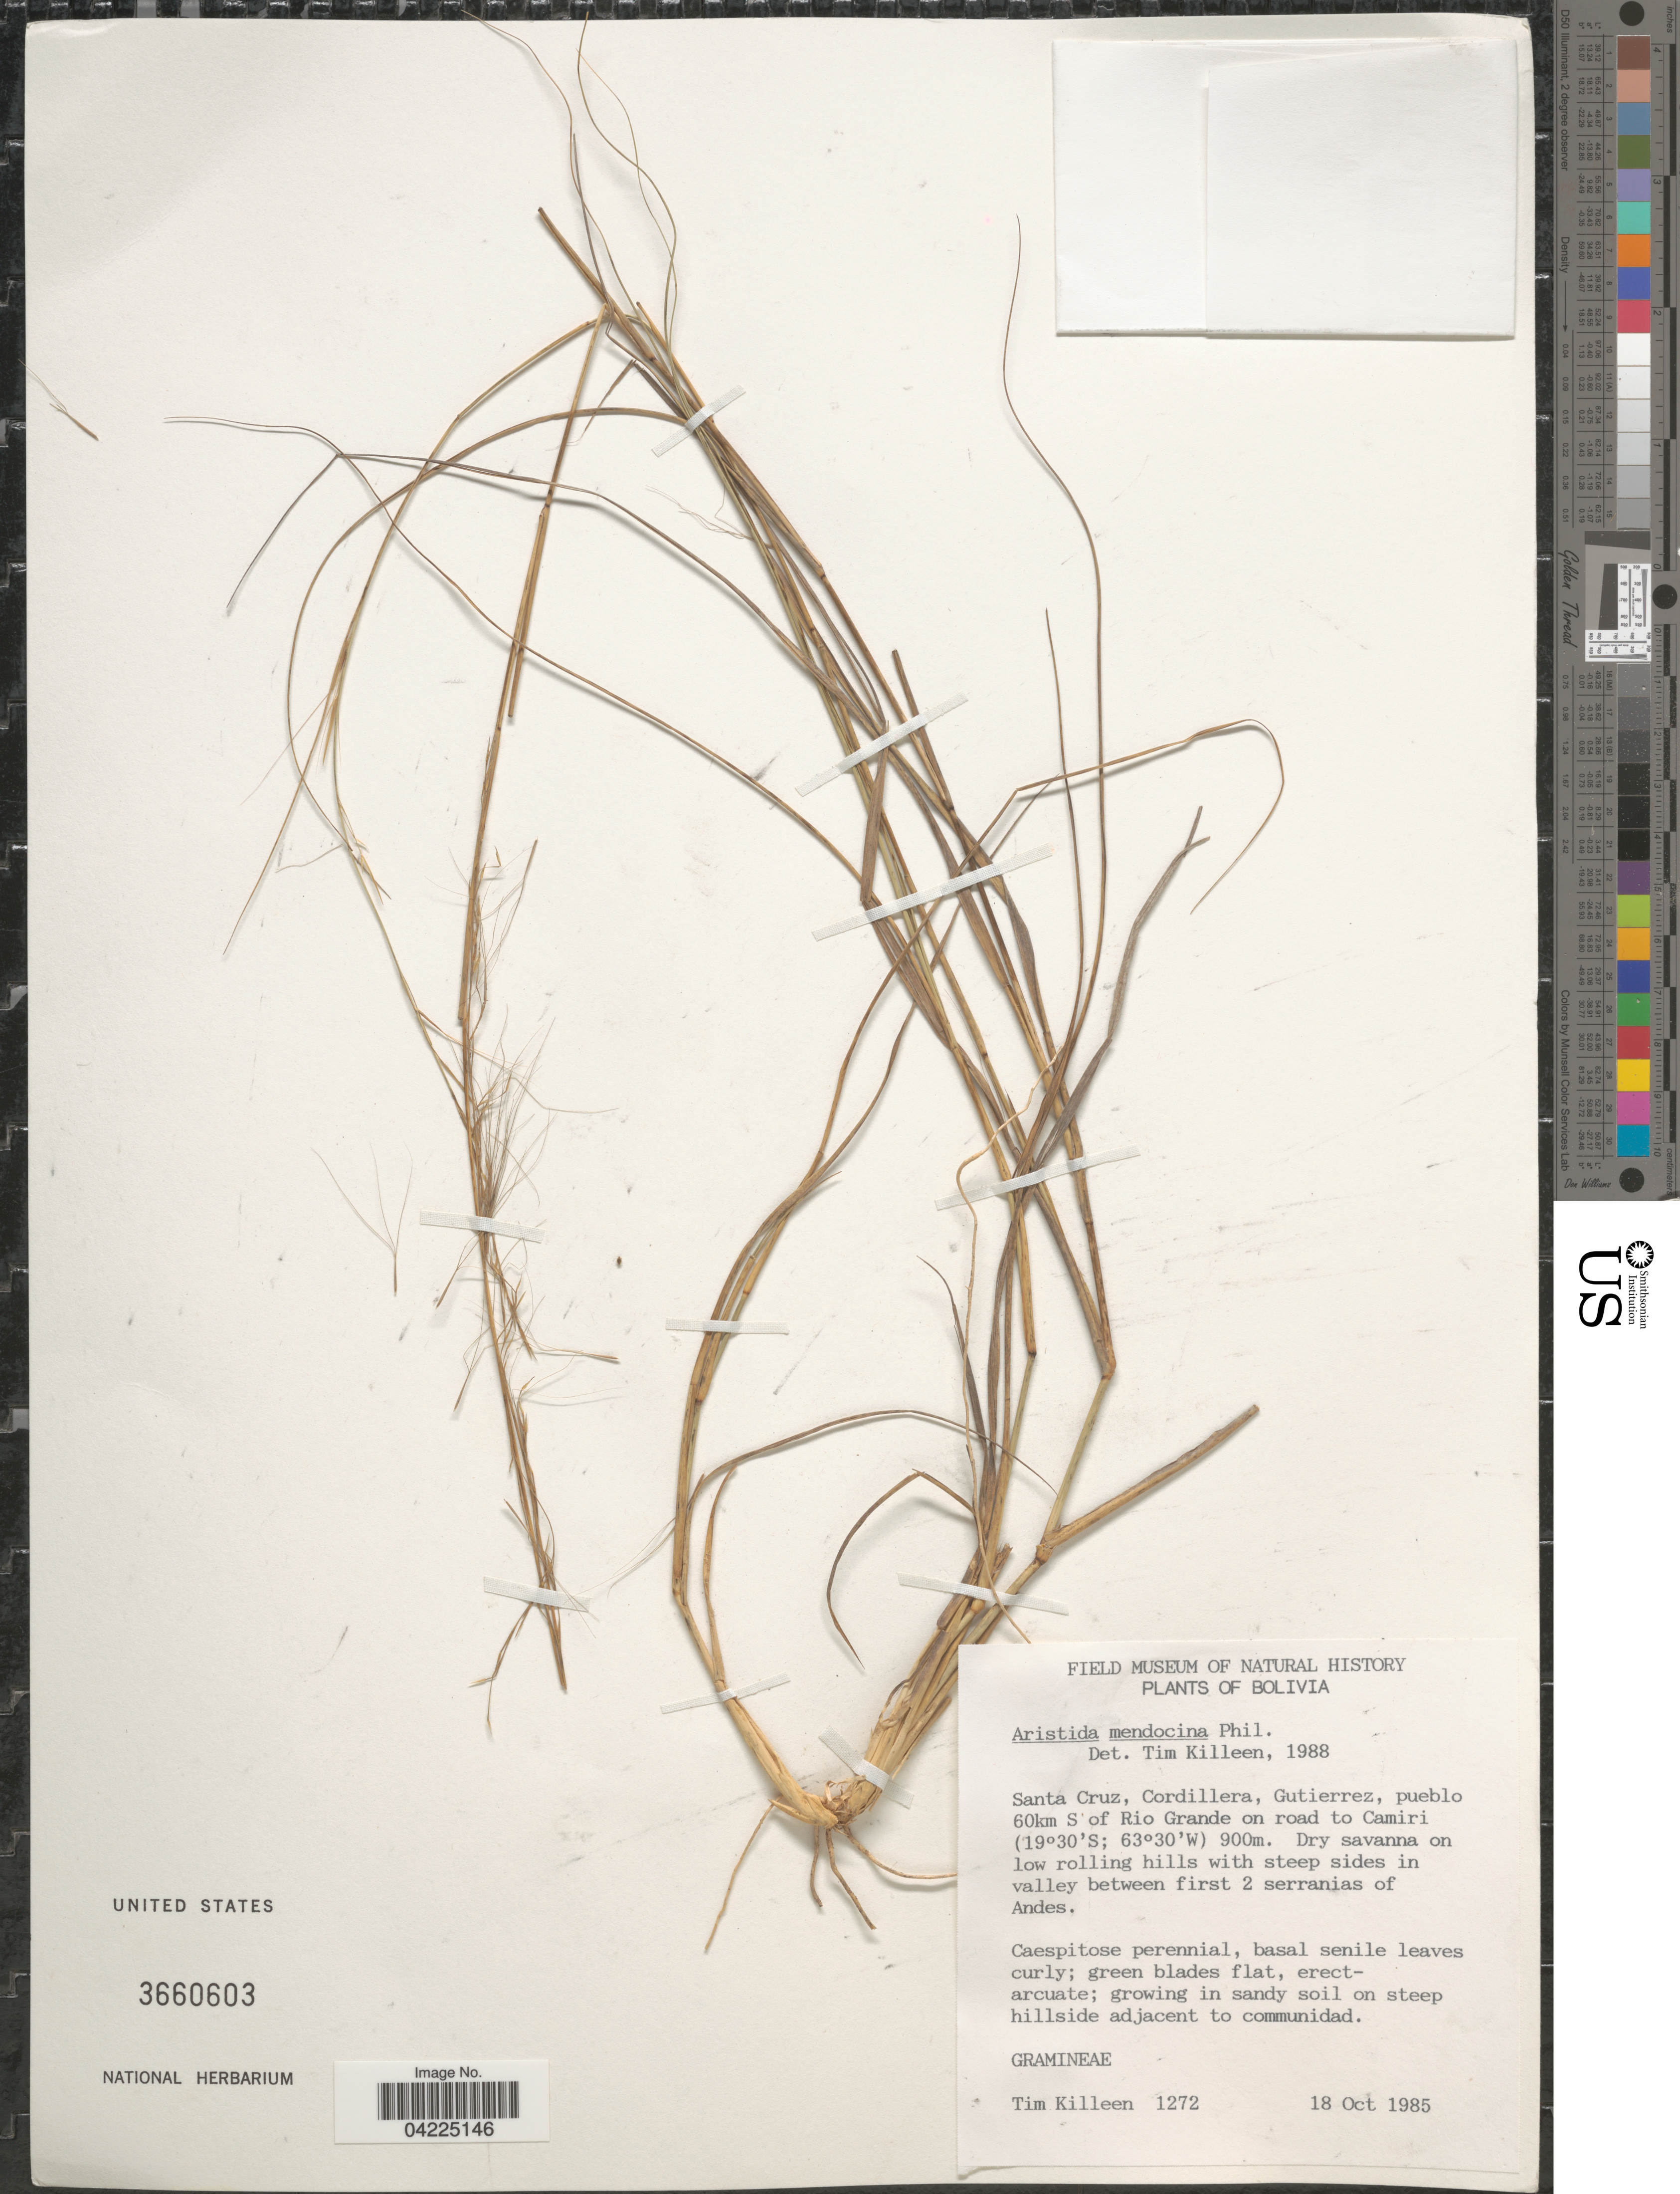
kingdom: Plantae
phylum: Tracheophyta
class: Liliopsida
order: Poales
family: Poaceae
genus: Aristida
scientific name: Aristida mendocina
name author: Phil.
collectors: T. J. Killeen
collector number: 1272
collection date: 1985-10-18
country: Bolivia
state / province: Santa Cruz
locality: Cordillera, Gutierrez, pueblo 60km S of Rio Grande on road to Camiri. DRy savanna on low rolling hills with steep sides in valley between first serranias of Andes.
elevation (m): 900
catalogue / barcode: US 3660603